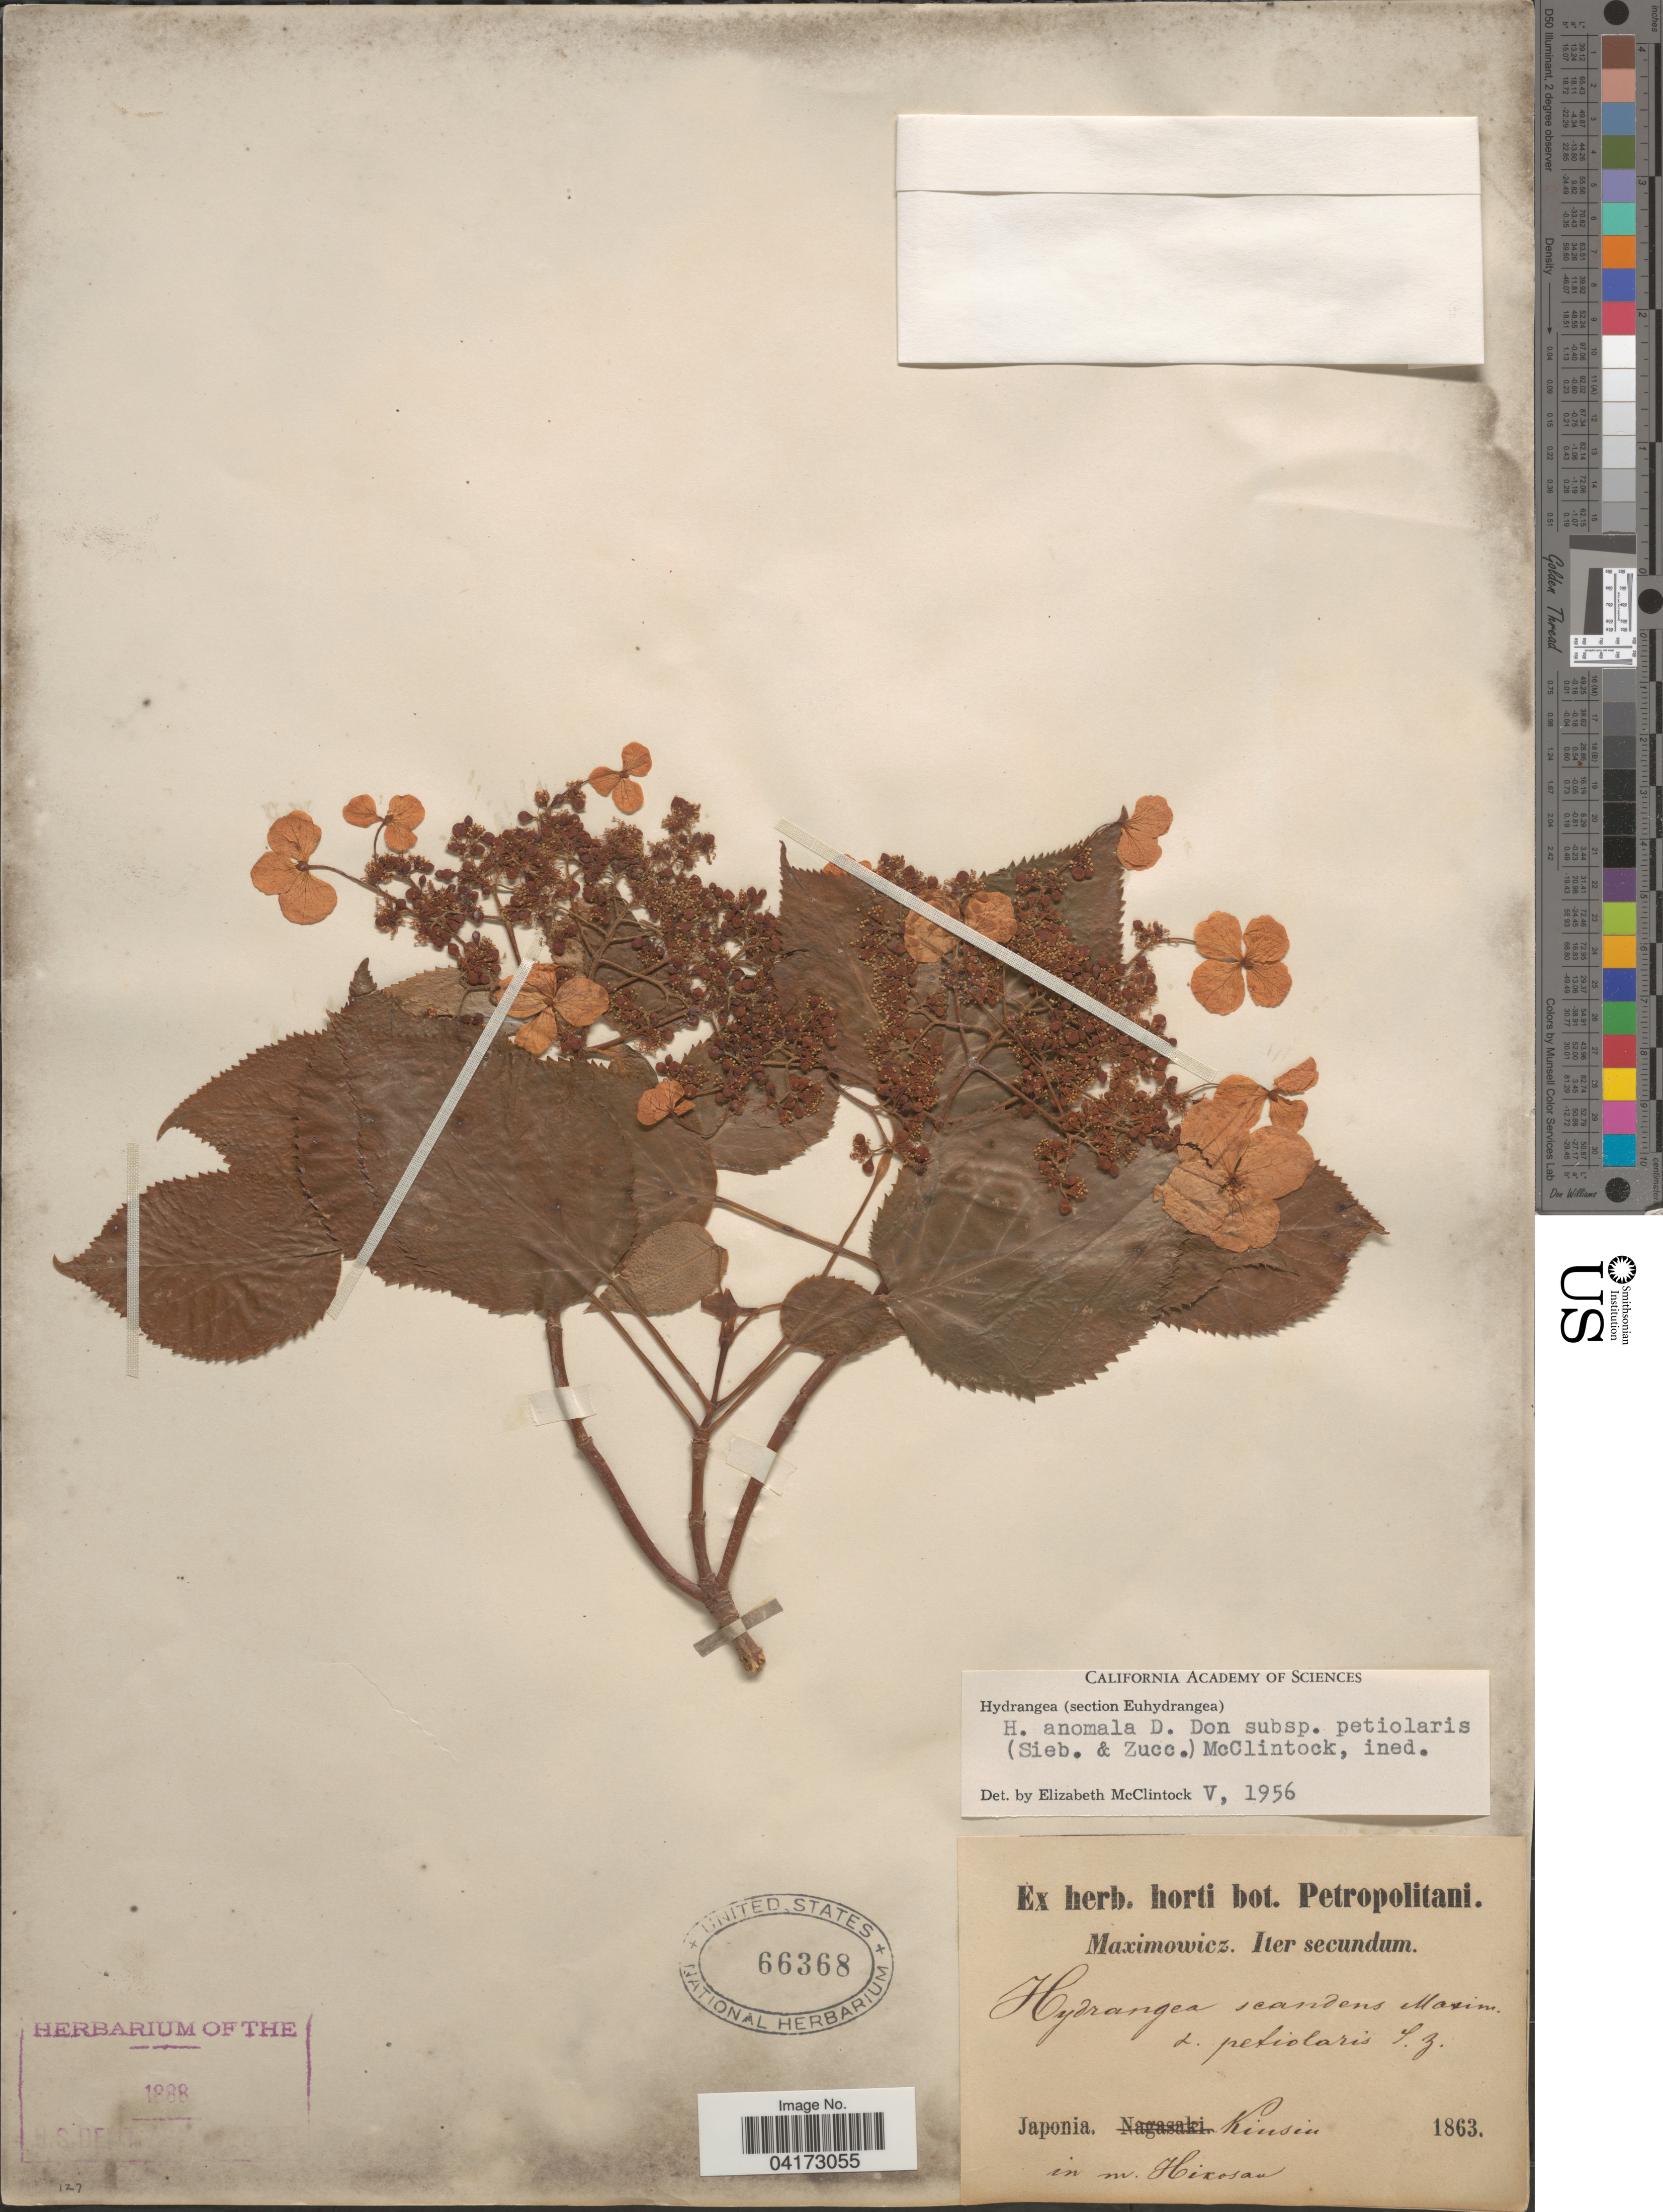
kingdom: Plantae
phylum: Tracheophyta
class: Magnoliopsida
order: Cornales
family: Hydrangeaceae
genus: Hydrangea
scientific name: Hydrangea anomala subsp. petiolaris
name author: (Siebold & Zucc.) E. M. McClint.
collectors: Maximowicz, --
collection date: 1863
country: Japan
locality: Japonia. Kinsin [interpreted] in m. Hixosan.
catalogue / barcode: US 66368